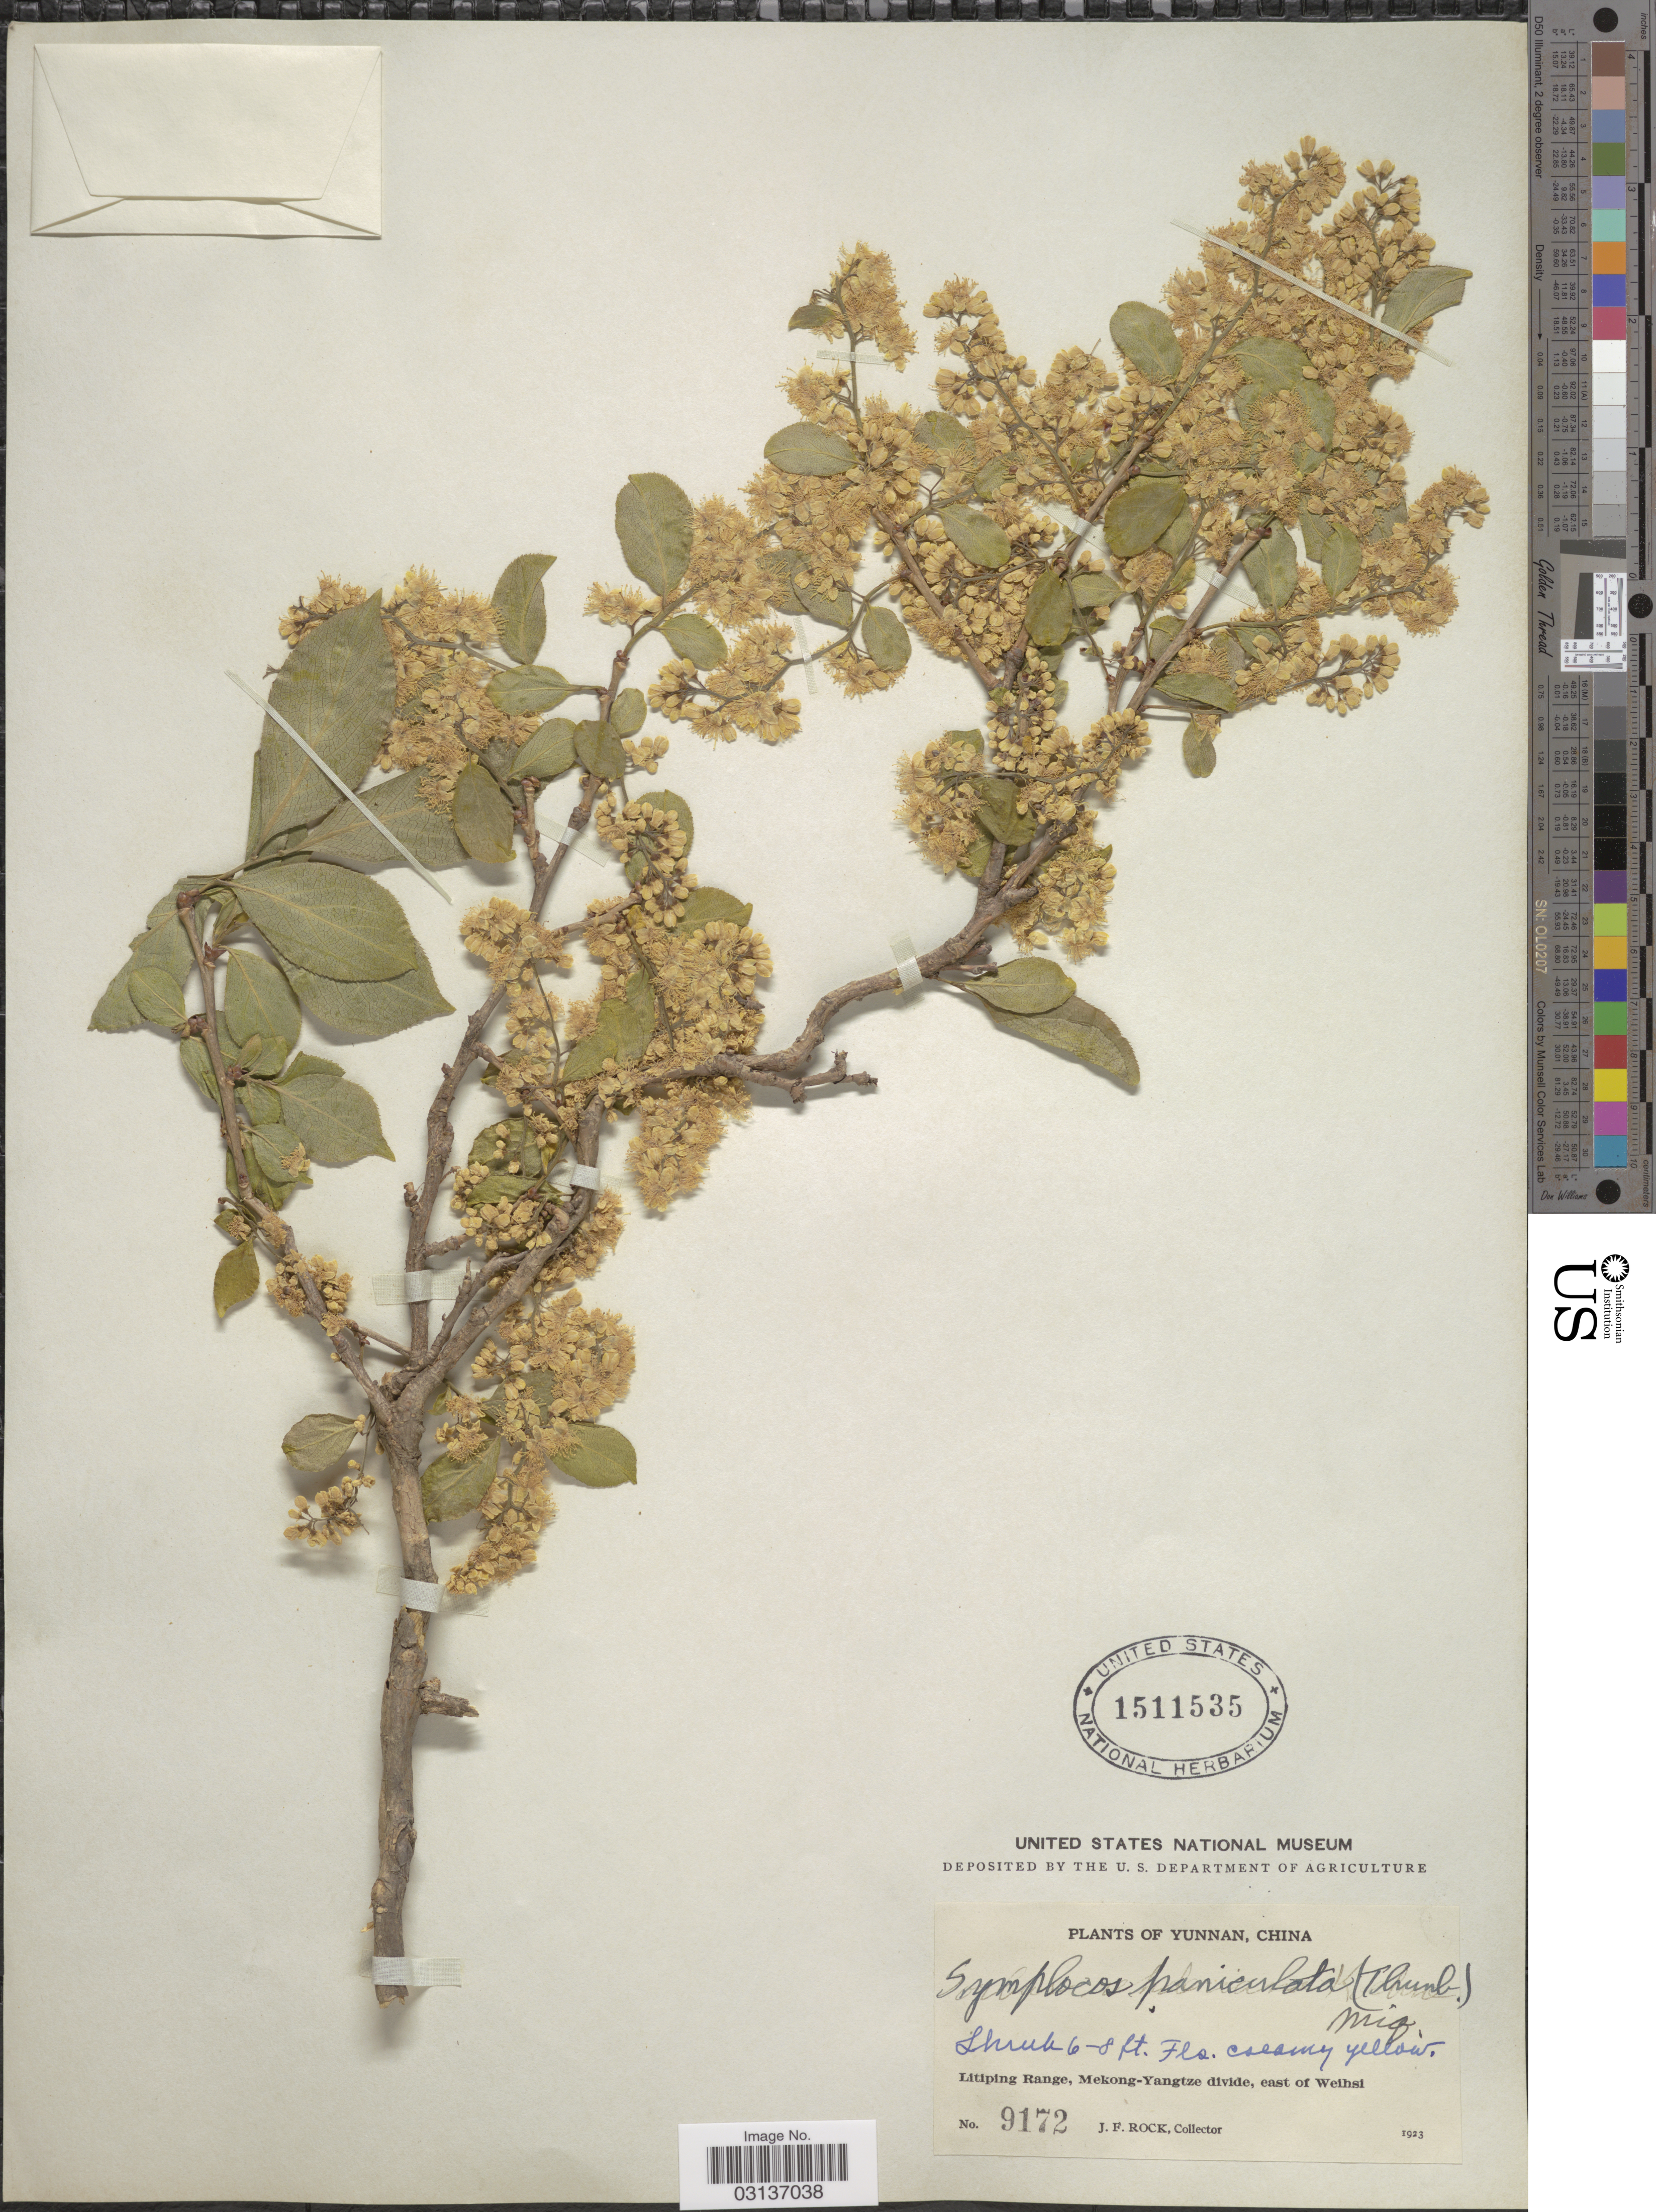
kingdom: Plantae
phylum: Tracheophyta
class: Magnoliopsida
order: Ericales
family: Symplocaceae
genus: Symplocos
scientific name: Symplocos paniculata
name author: Miq.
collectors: J. Rock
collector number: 9172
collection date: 1923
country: China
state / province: Yunnan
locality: Litiping Range, Mekong-Yangtze divide, east of Weihsi.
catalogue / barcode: US 1511535